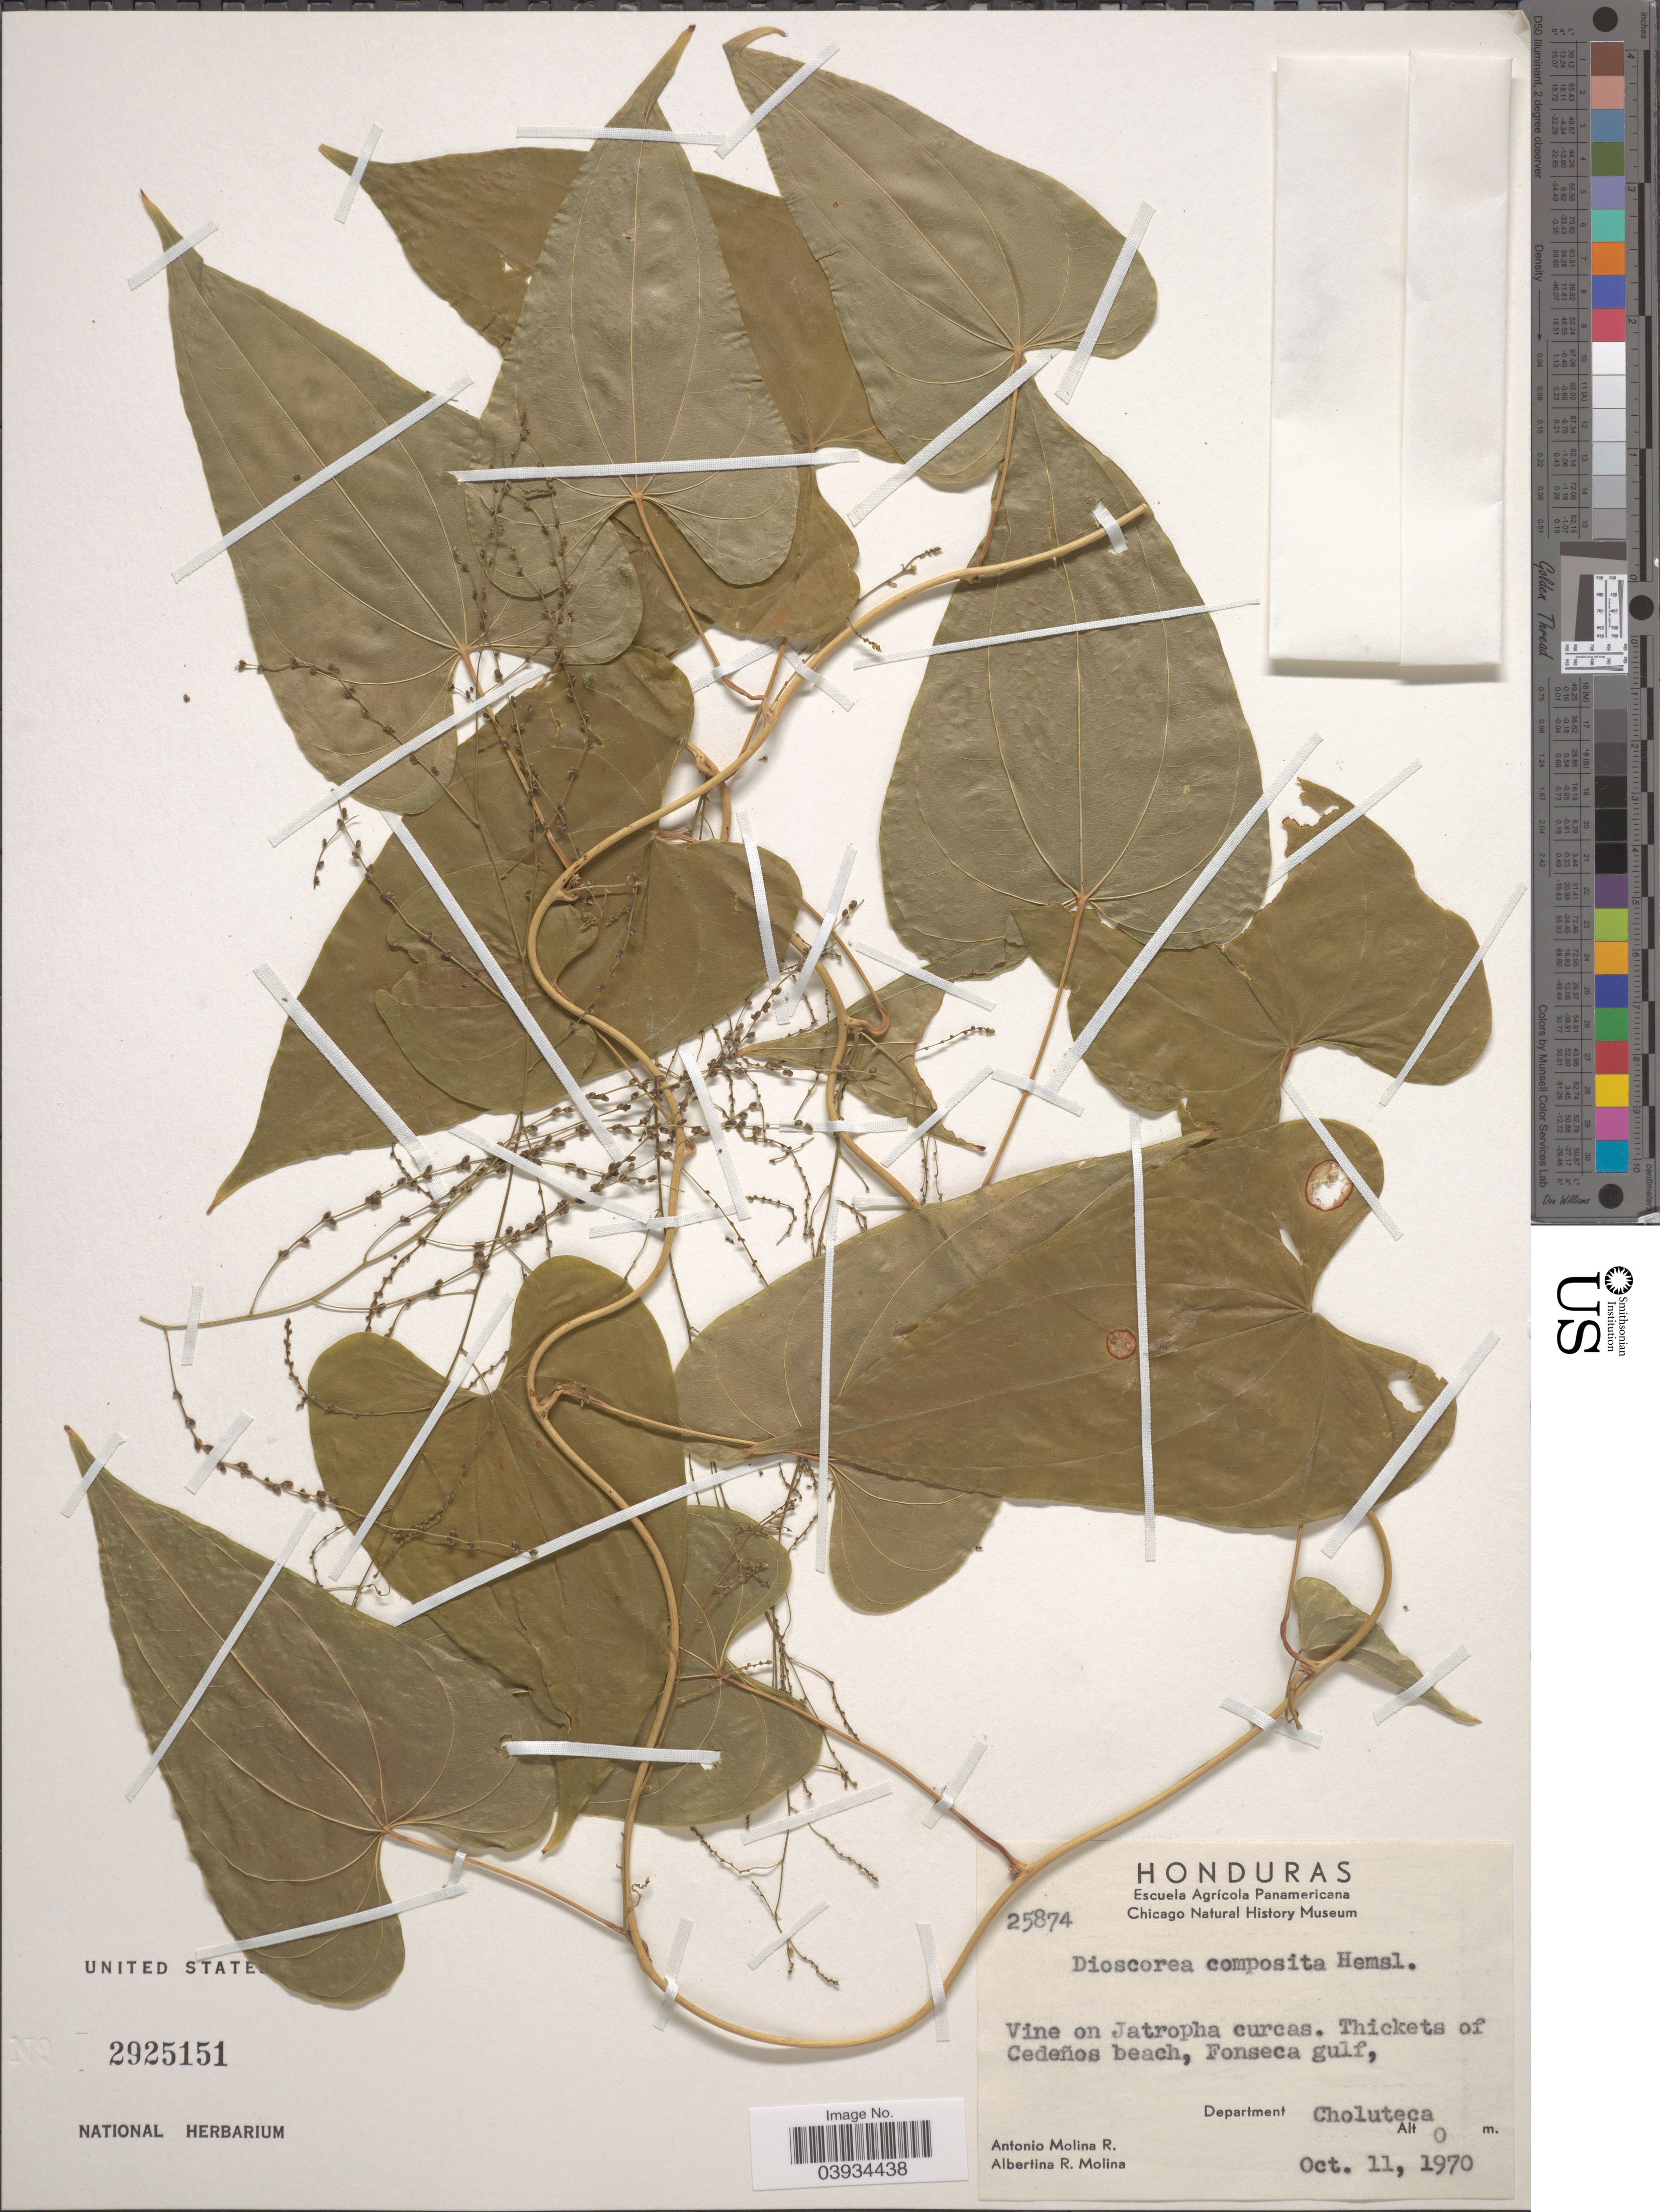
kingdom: Plantae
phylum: Tracheophyta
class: Liliopsida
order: Dioscoreales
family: Dioscoreaceae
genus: Dioscorea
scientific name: Dioscorea composita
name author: Hemsl.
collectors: A. Molina R. & A. R. Molina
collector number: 25874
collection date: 1970-10-11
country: Honduras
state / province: Choluteca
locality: On Jatropha curcas. Thickets of Cedeños beach, Fonseca gulf, Department Choluteca.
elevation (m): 0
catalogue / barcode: US 2925151